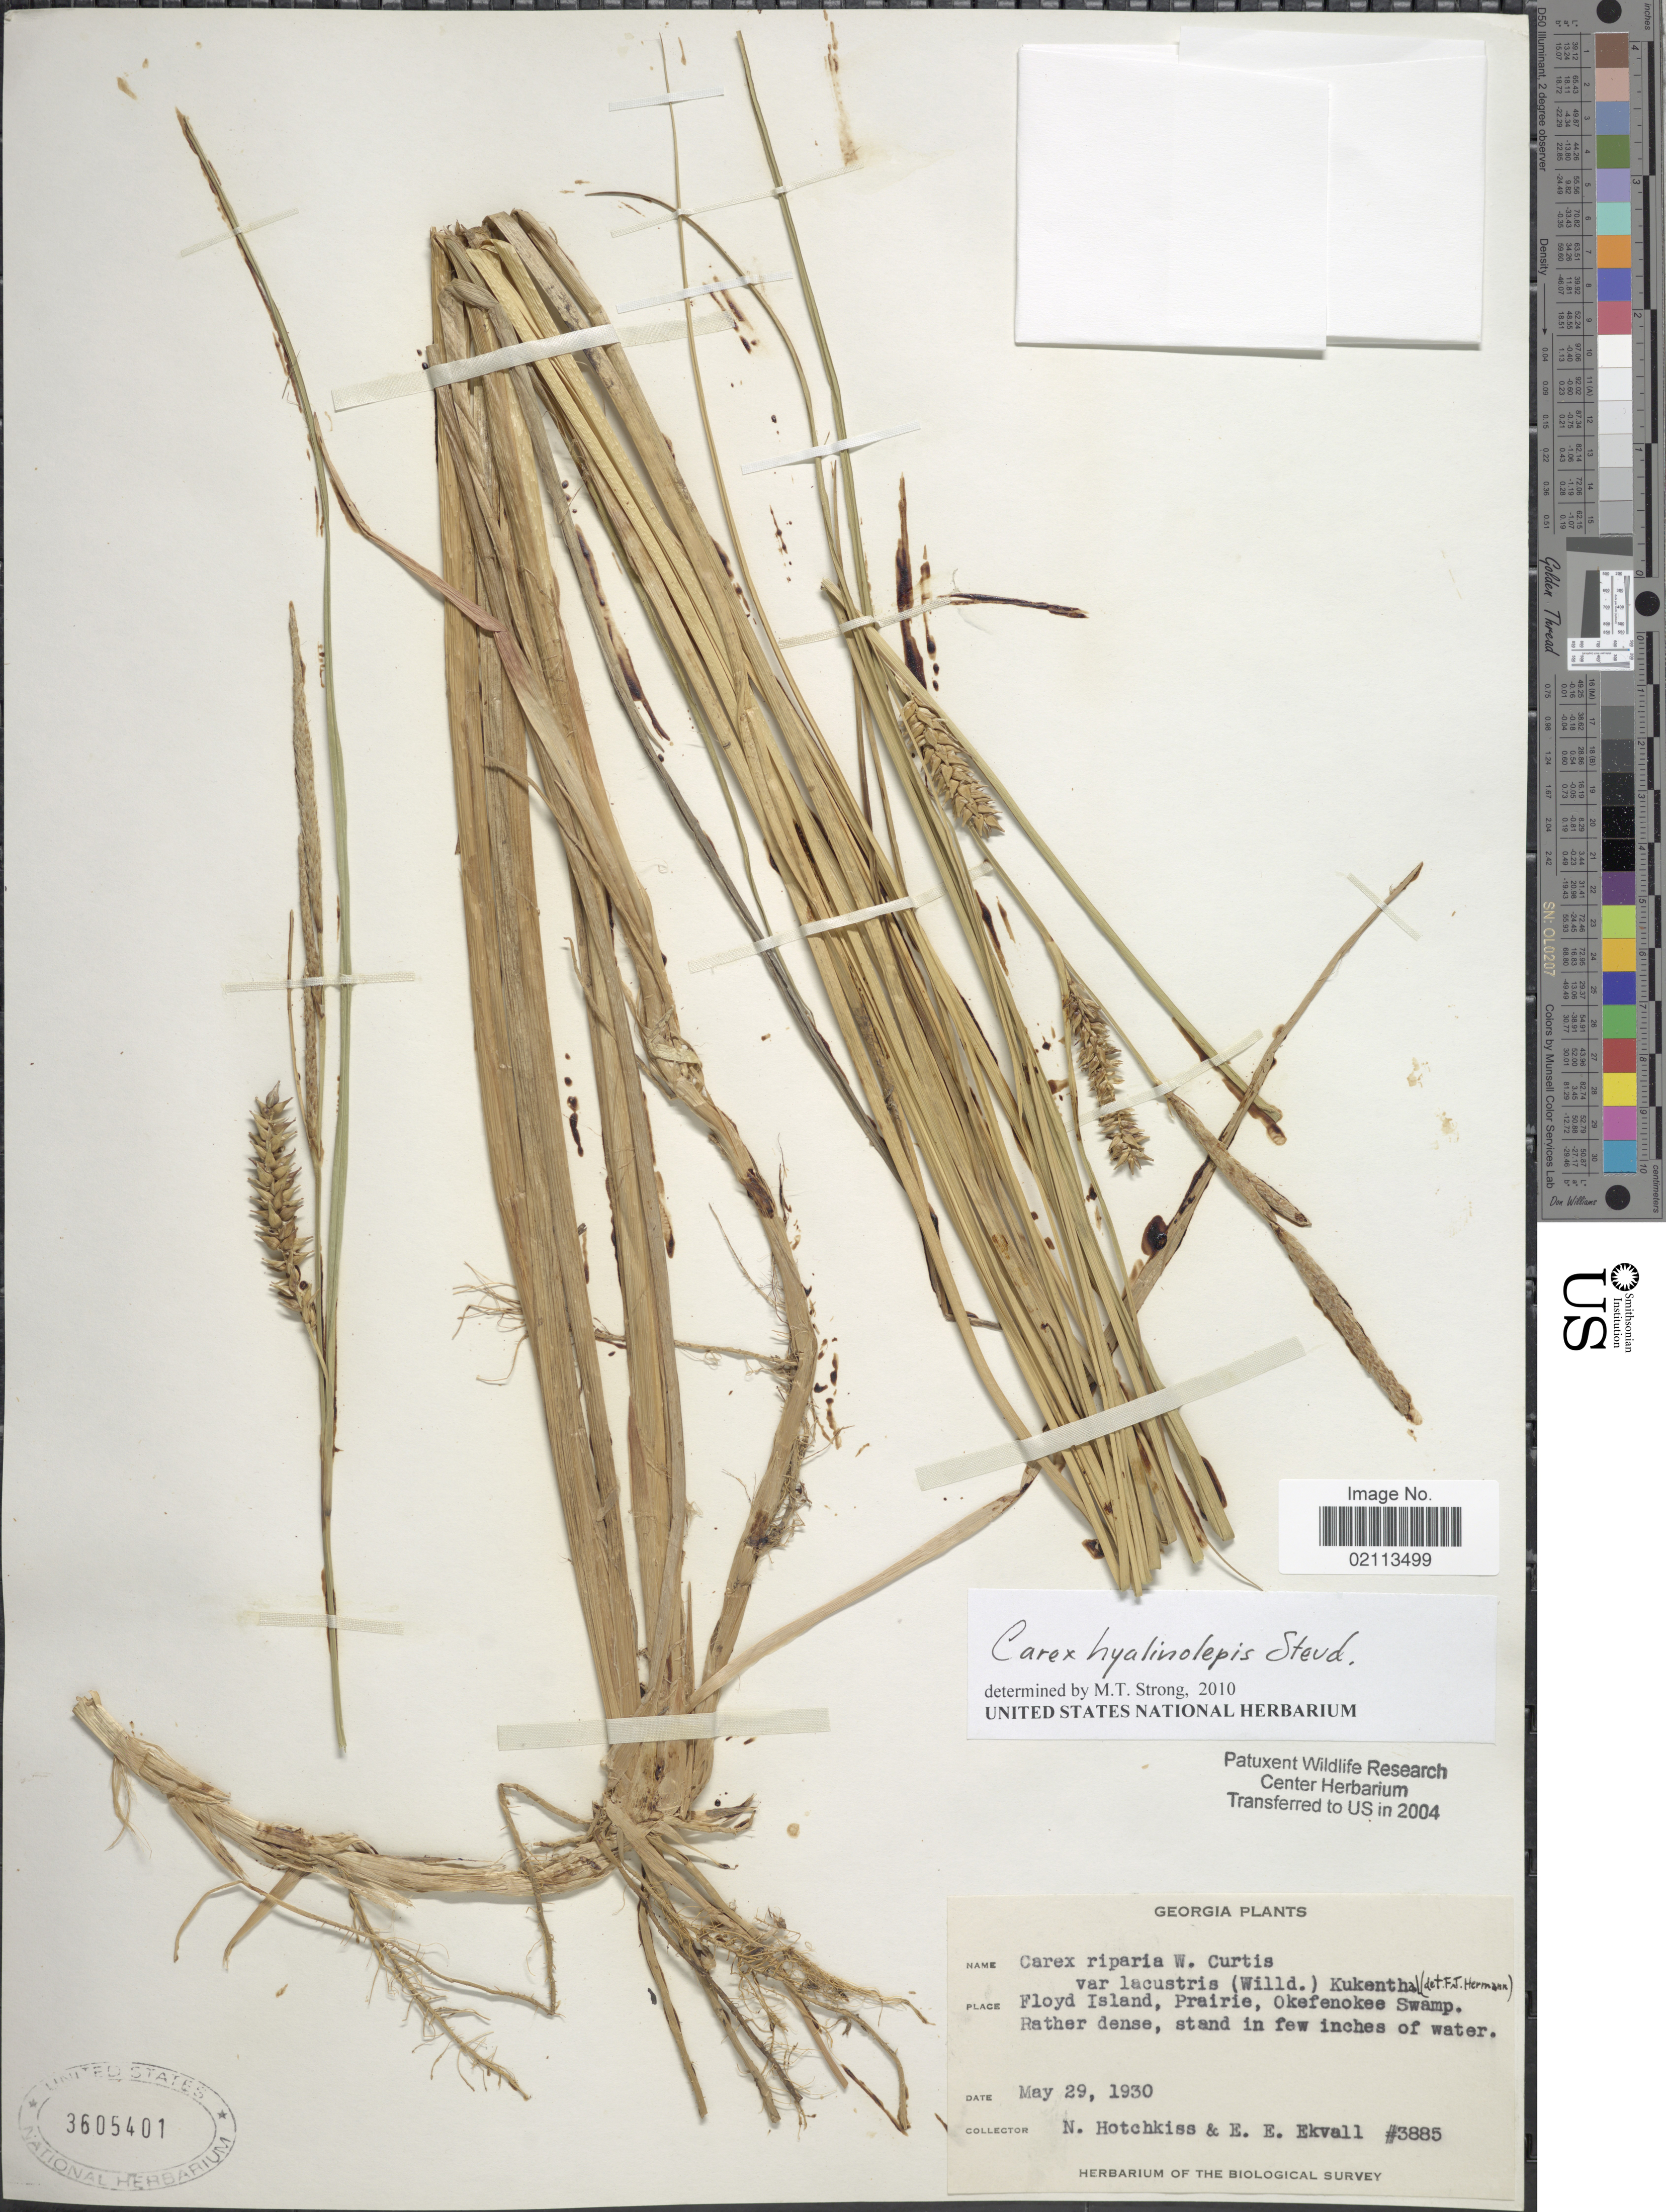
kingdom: Plantae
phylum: Tracheophyta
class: Liliopsida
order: Poales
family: Cyperaceae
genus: Carex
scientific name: Carex hyalinolepis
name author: Steud.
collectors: N. Hotchkiss & E. Ekvall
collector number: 3885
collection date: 1930-05-29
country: United States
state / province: Georgia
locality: Floyd Island, Prairie, Okefenokee Swamp. Rather dense, stand in few inches of water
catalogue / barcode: US 3605401